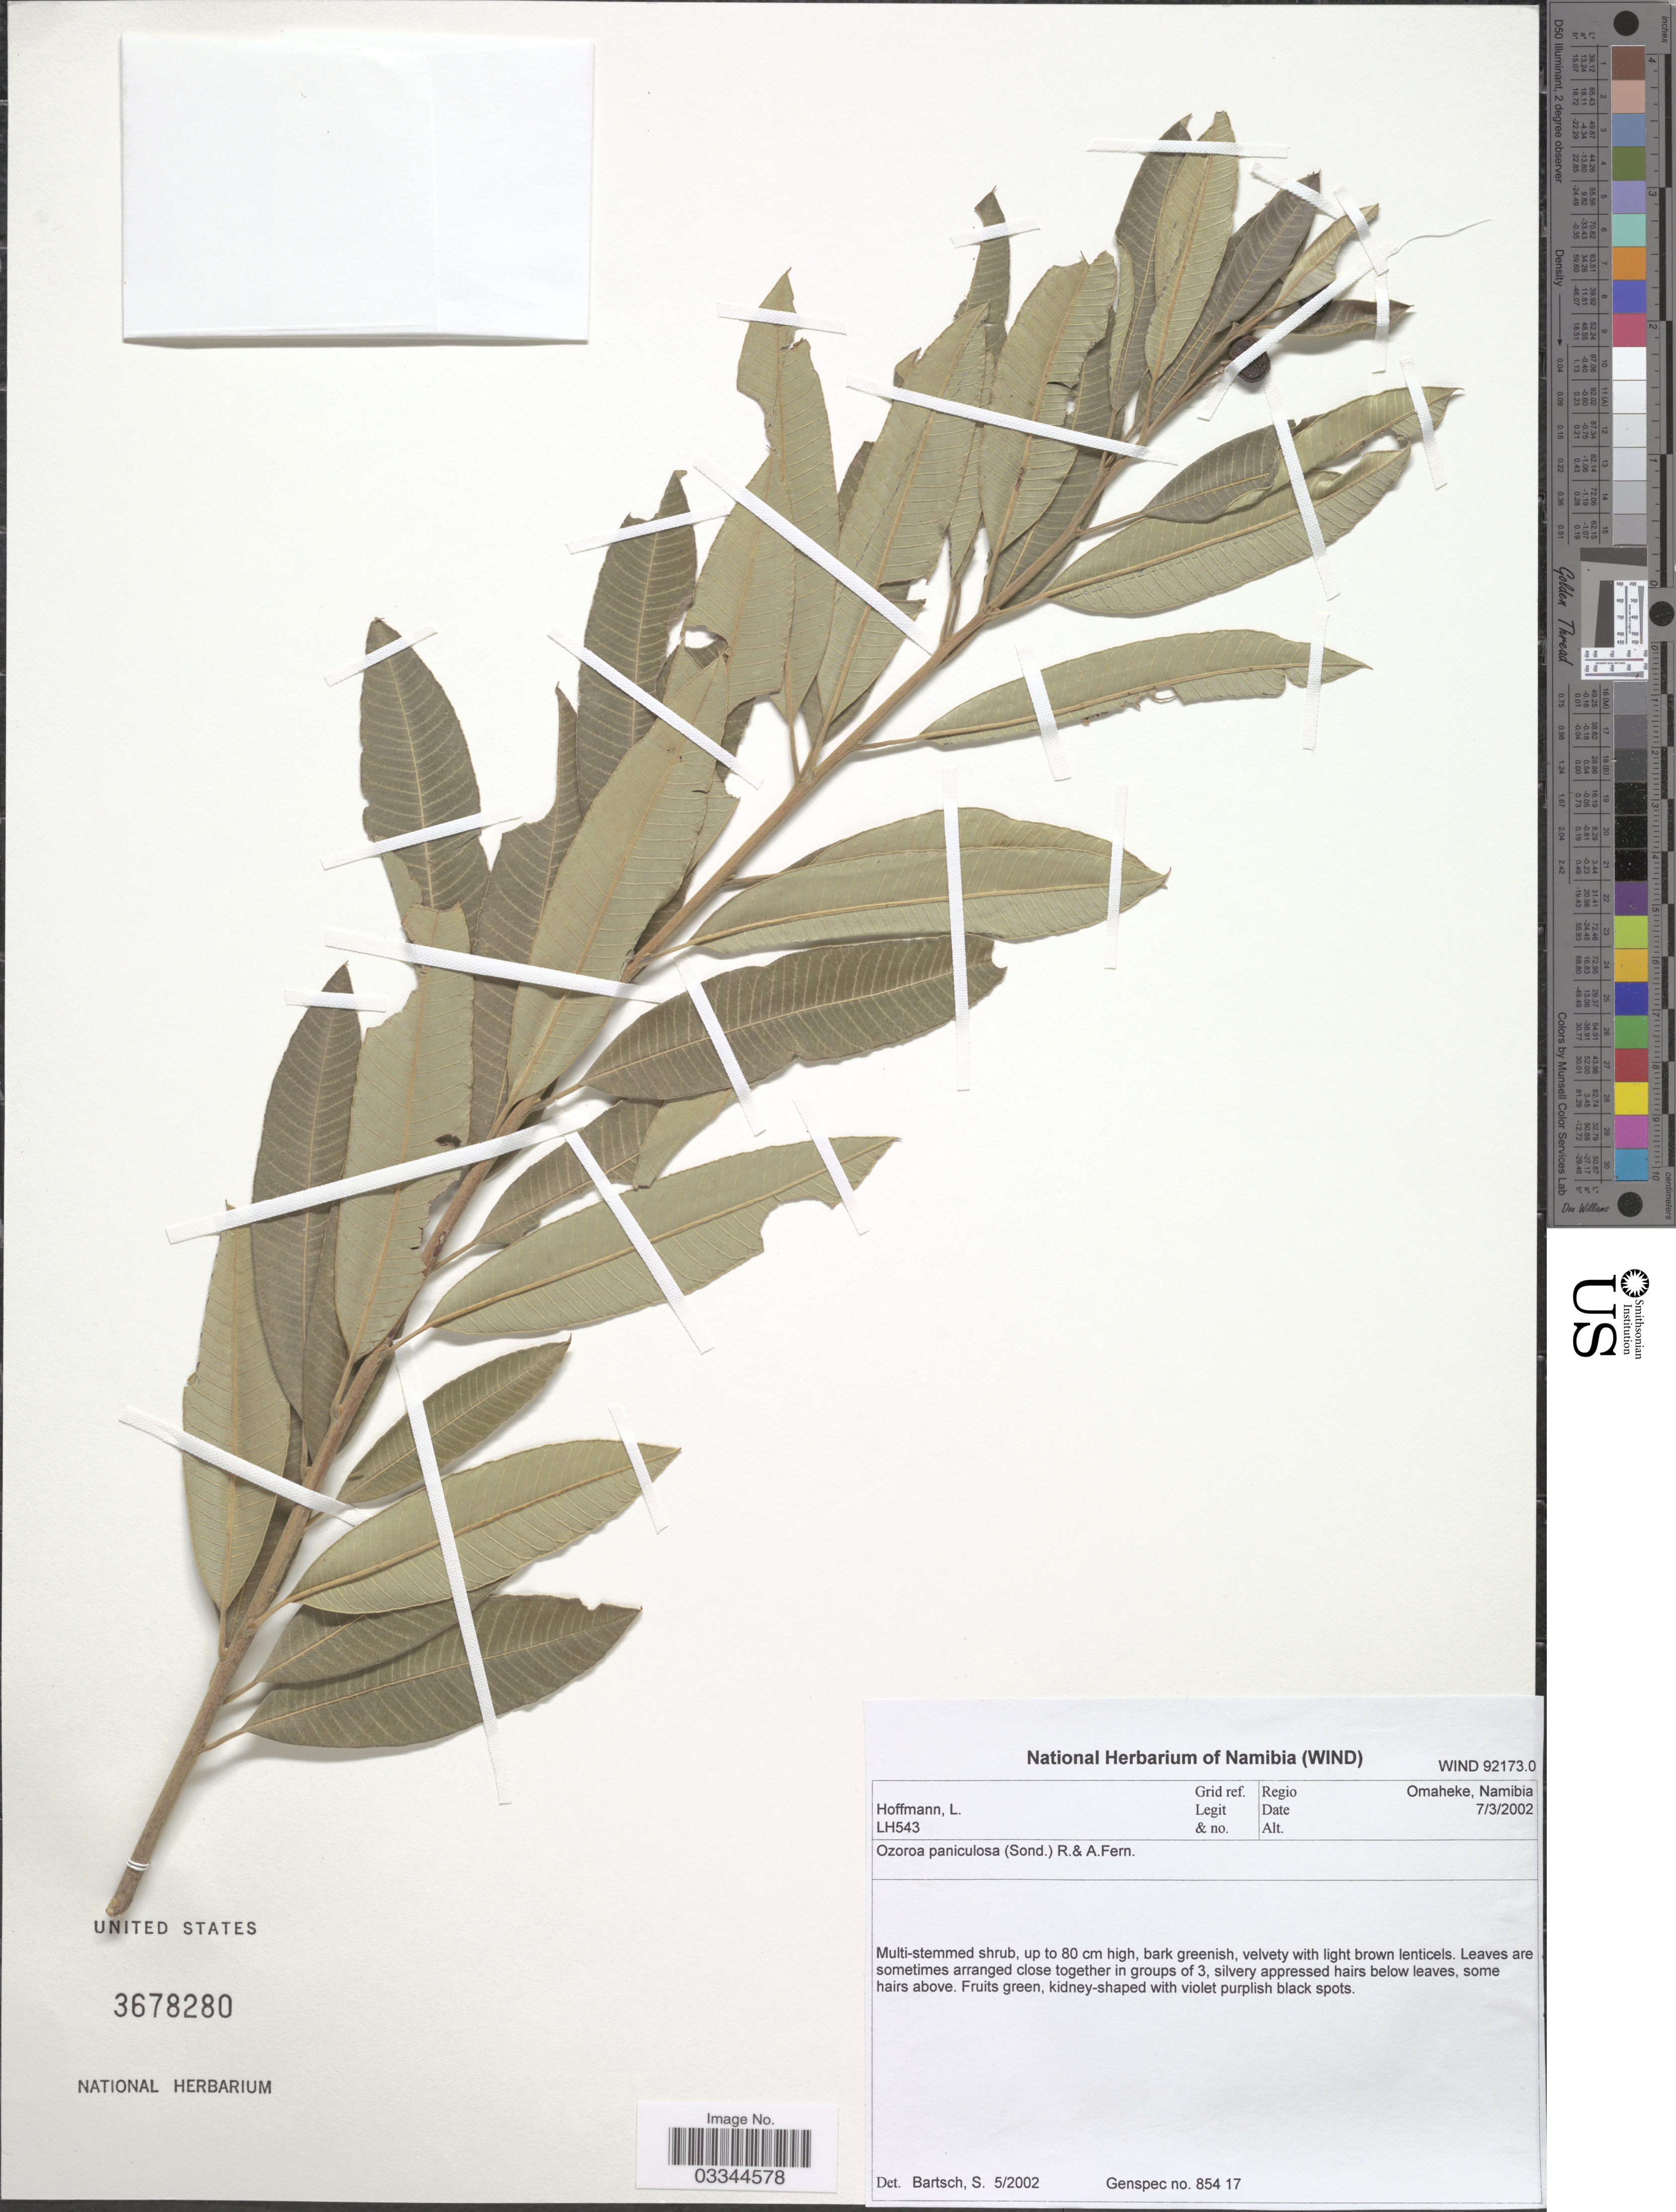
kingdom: Plantae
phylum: Tracheophyta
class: Magnoliopsida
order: Sapindales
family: Anacardiaceae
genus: Ozoroa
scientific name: Ozoroa paniculosa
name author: (Sond.) R. Fern. & A. Fern.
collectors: L. Hoffmann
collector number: LH543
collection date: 2002-03-07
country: Namibia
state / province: Omaheke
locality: Regio Omaheke, Namibia.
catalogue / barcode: US 3678280